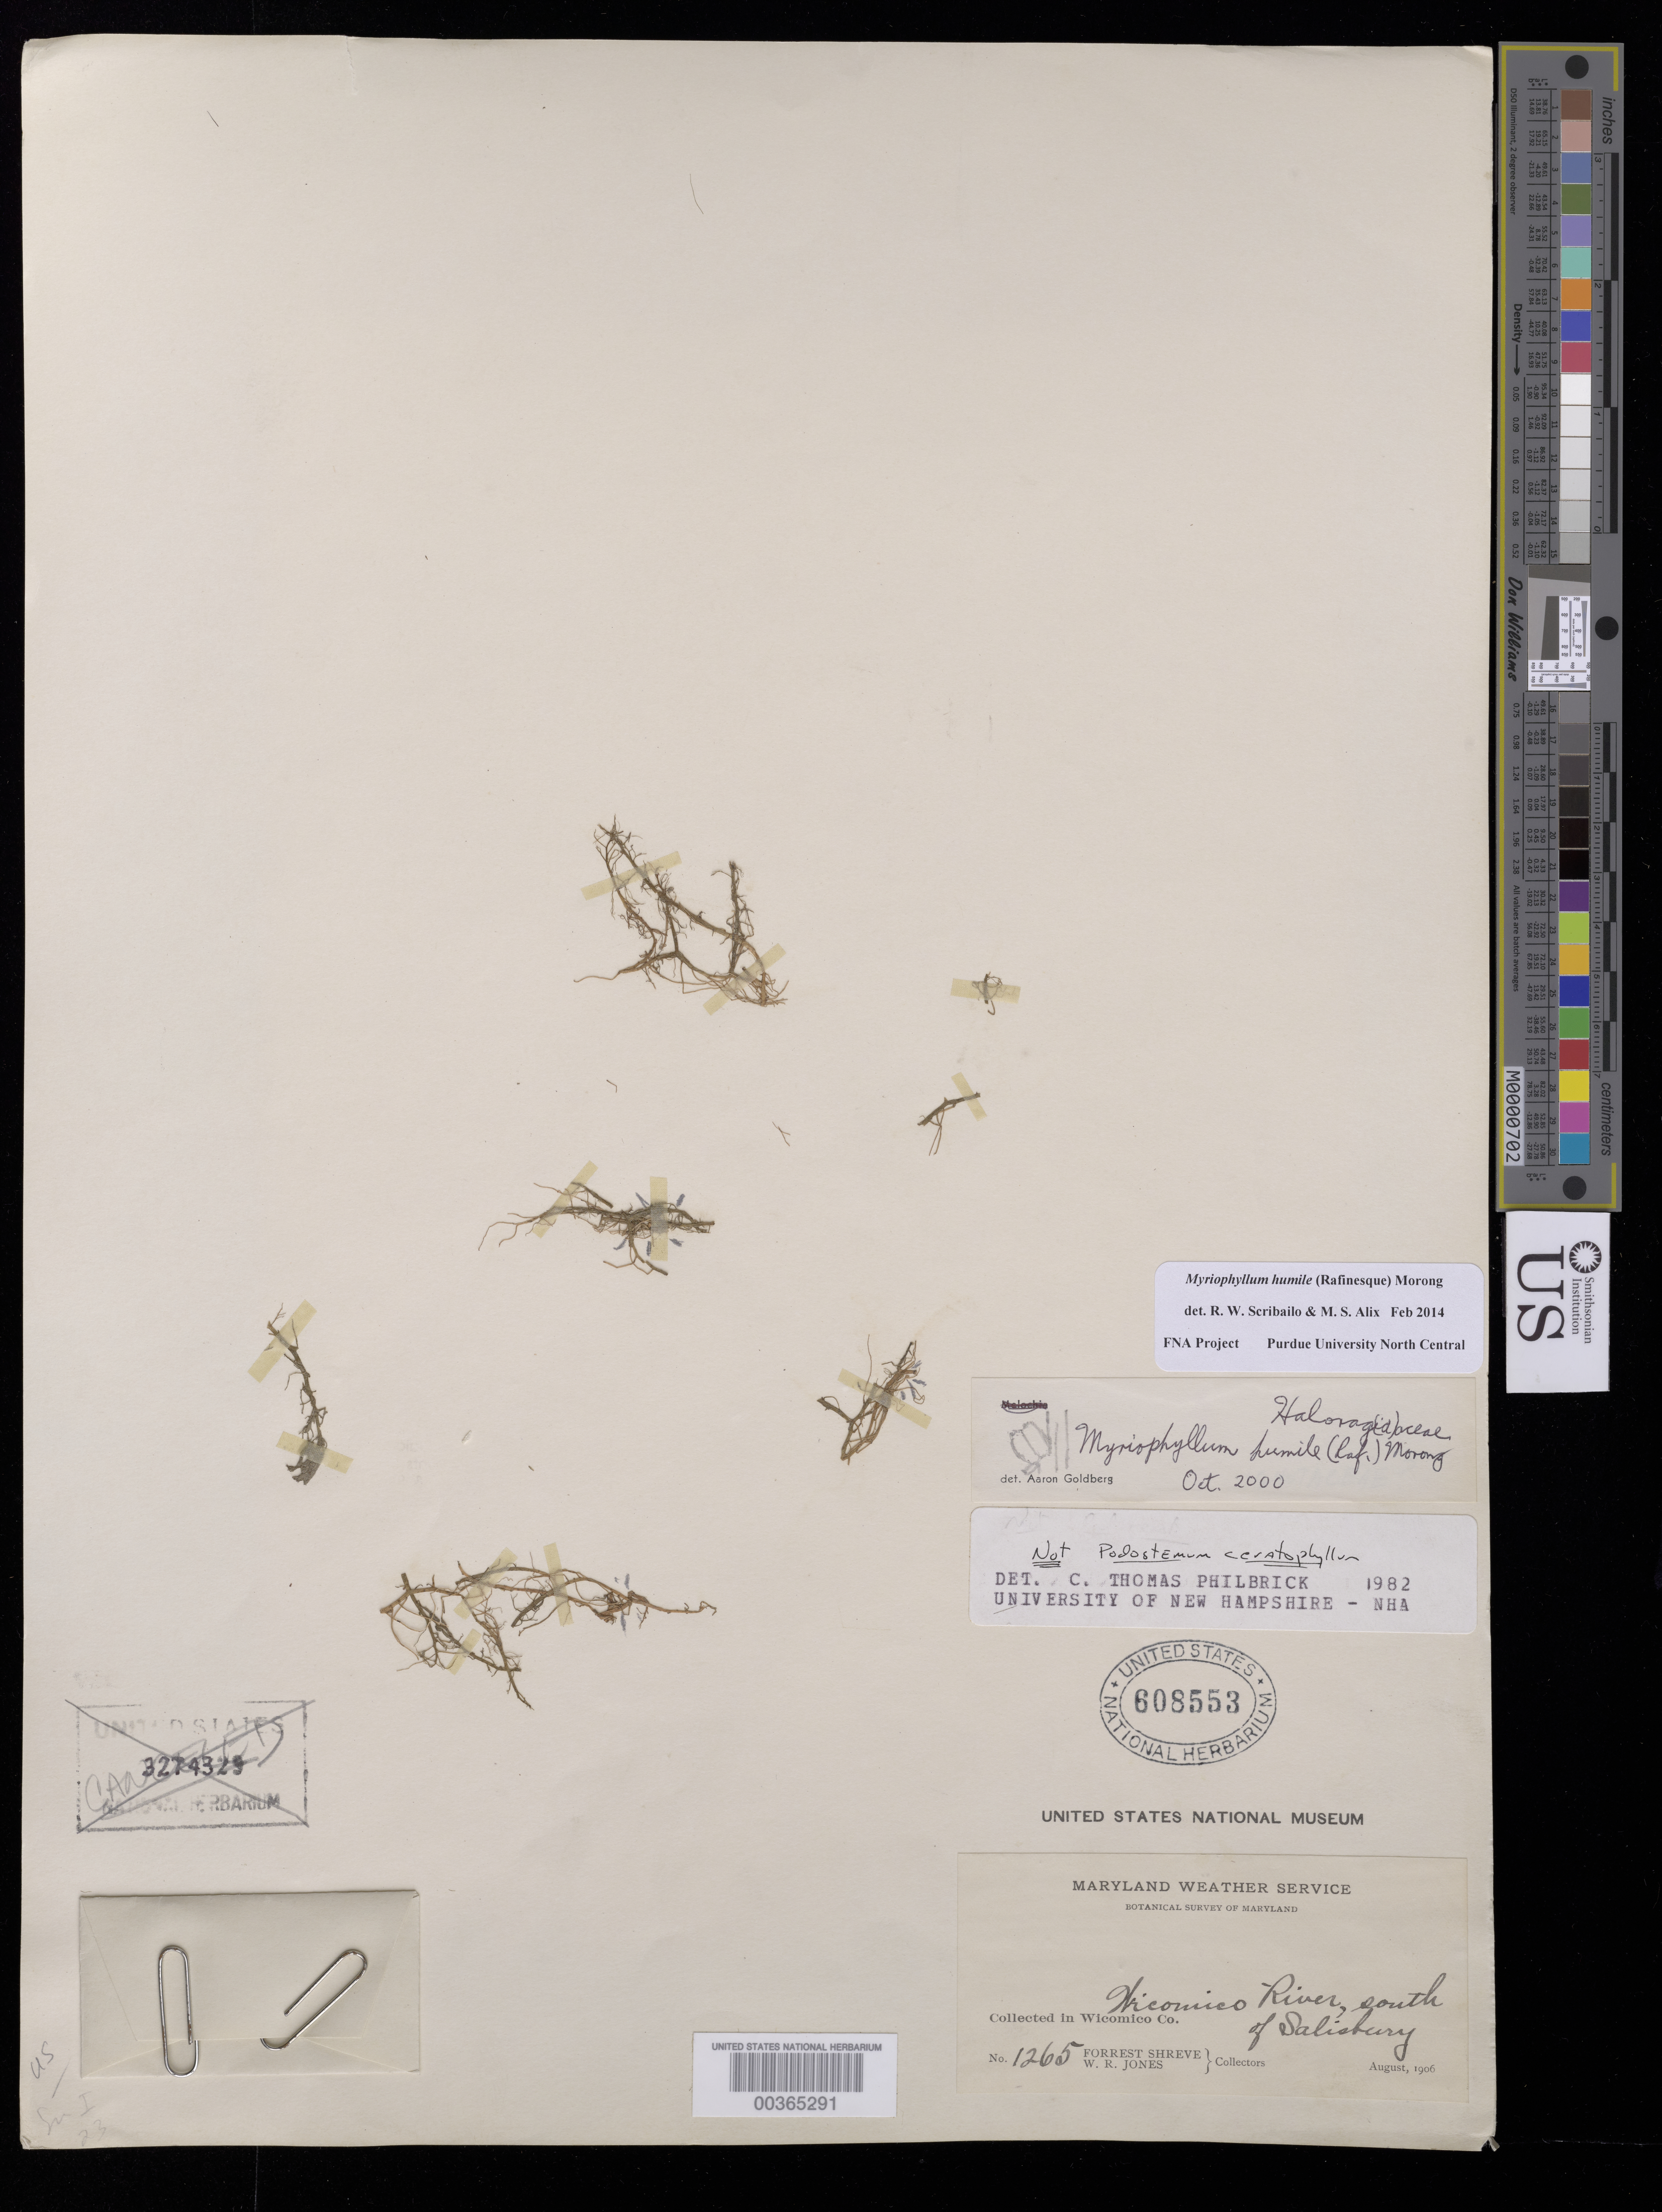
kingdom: Plantae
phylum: Tracheophyta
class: Magnoliopsida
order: Saxifragales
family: Haloragaceae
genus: Myriophyllum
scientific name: Myriophyllum humile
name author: (Raf.) Morong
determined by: Scribailo, R. W.; Alix, M. S.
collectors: F. Shreve & W. R. Jones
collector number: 1265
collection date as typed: Aug 1906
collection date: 1906-08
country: United States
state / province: Maryland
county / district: Wicomico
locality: Wicomico river, s of salisbury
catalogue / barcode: US 608553